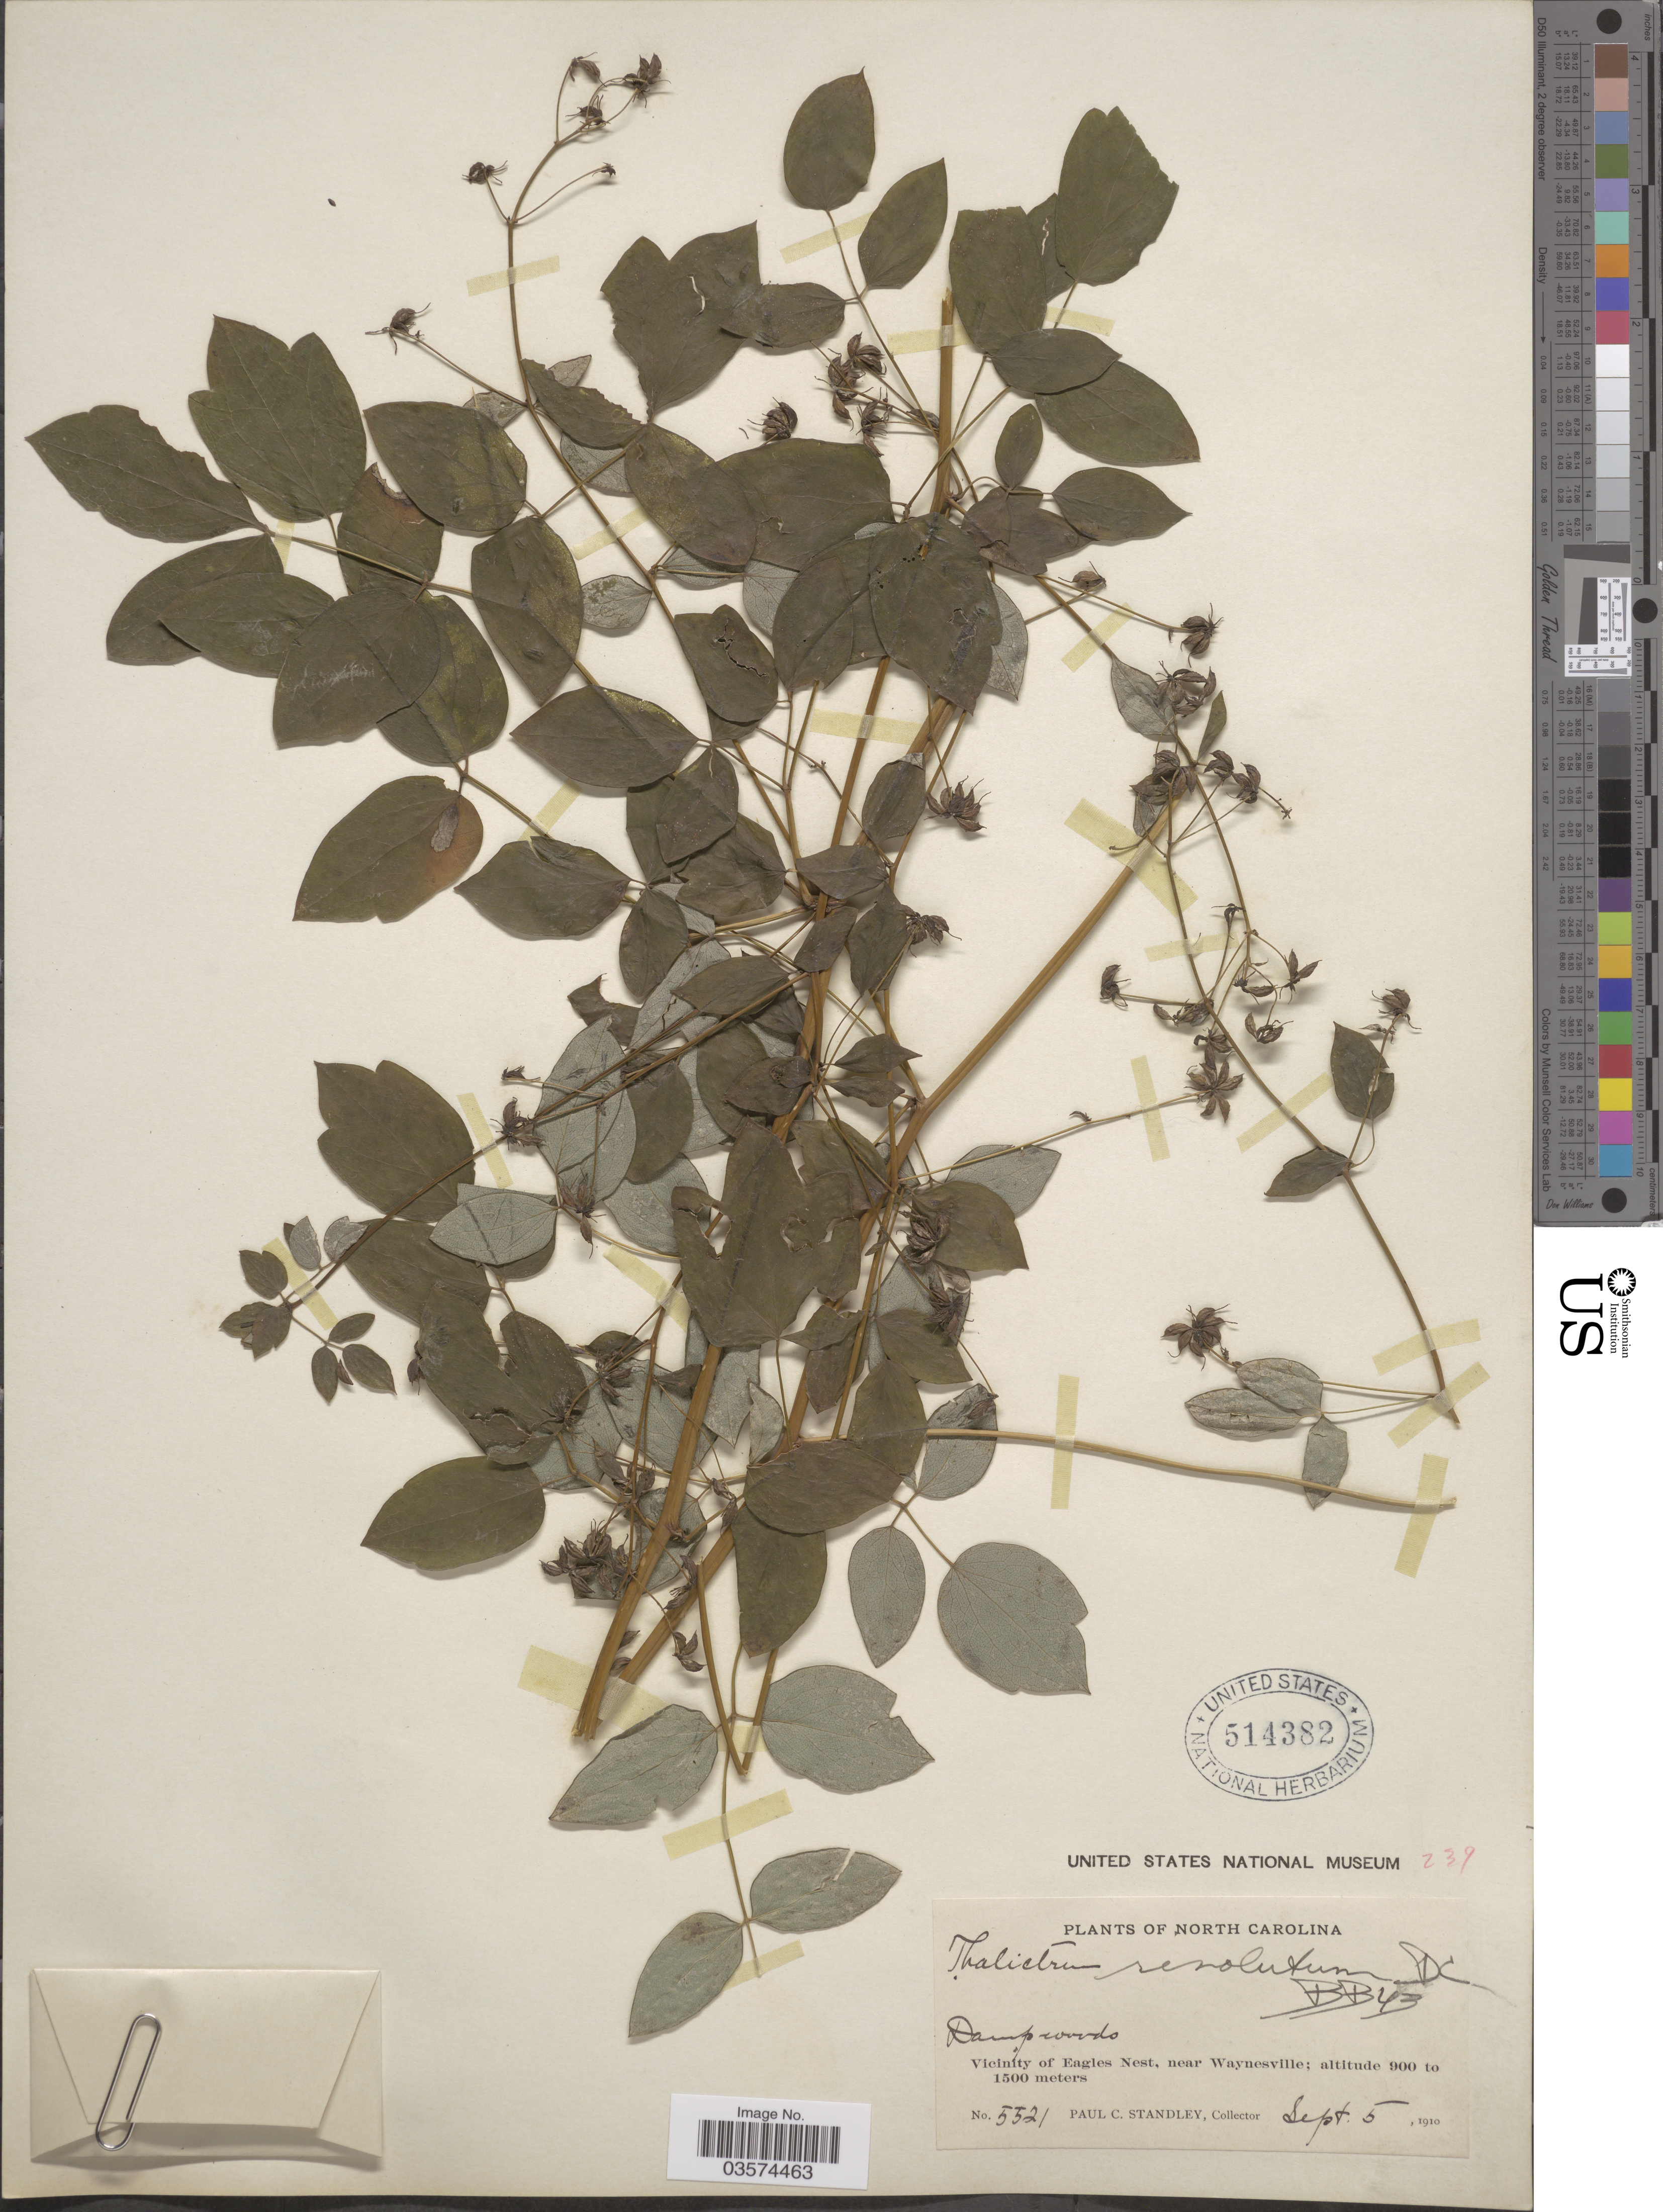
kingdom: Plantae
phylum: Tracheophyta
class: Magnoliopsida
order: Ranunculales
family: Ranunculaceae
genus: Thalictrum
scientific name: Thalictrum amphibolum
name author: Greene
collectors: P. C. Standley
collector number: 5521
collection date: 1910-09-05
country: United States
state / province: North Carolina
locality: Damp woods. Vicinity of Eagles Nest, near Waynesville.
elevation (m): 900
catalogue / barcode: US 514382